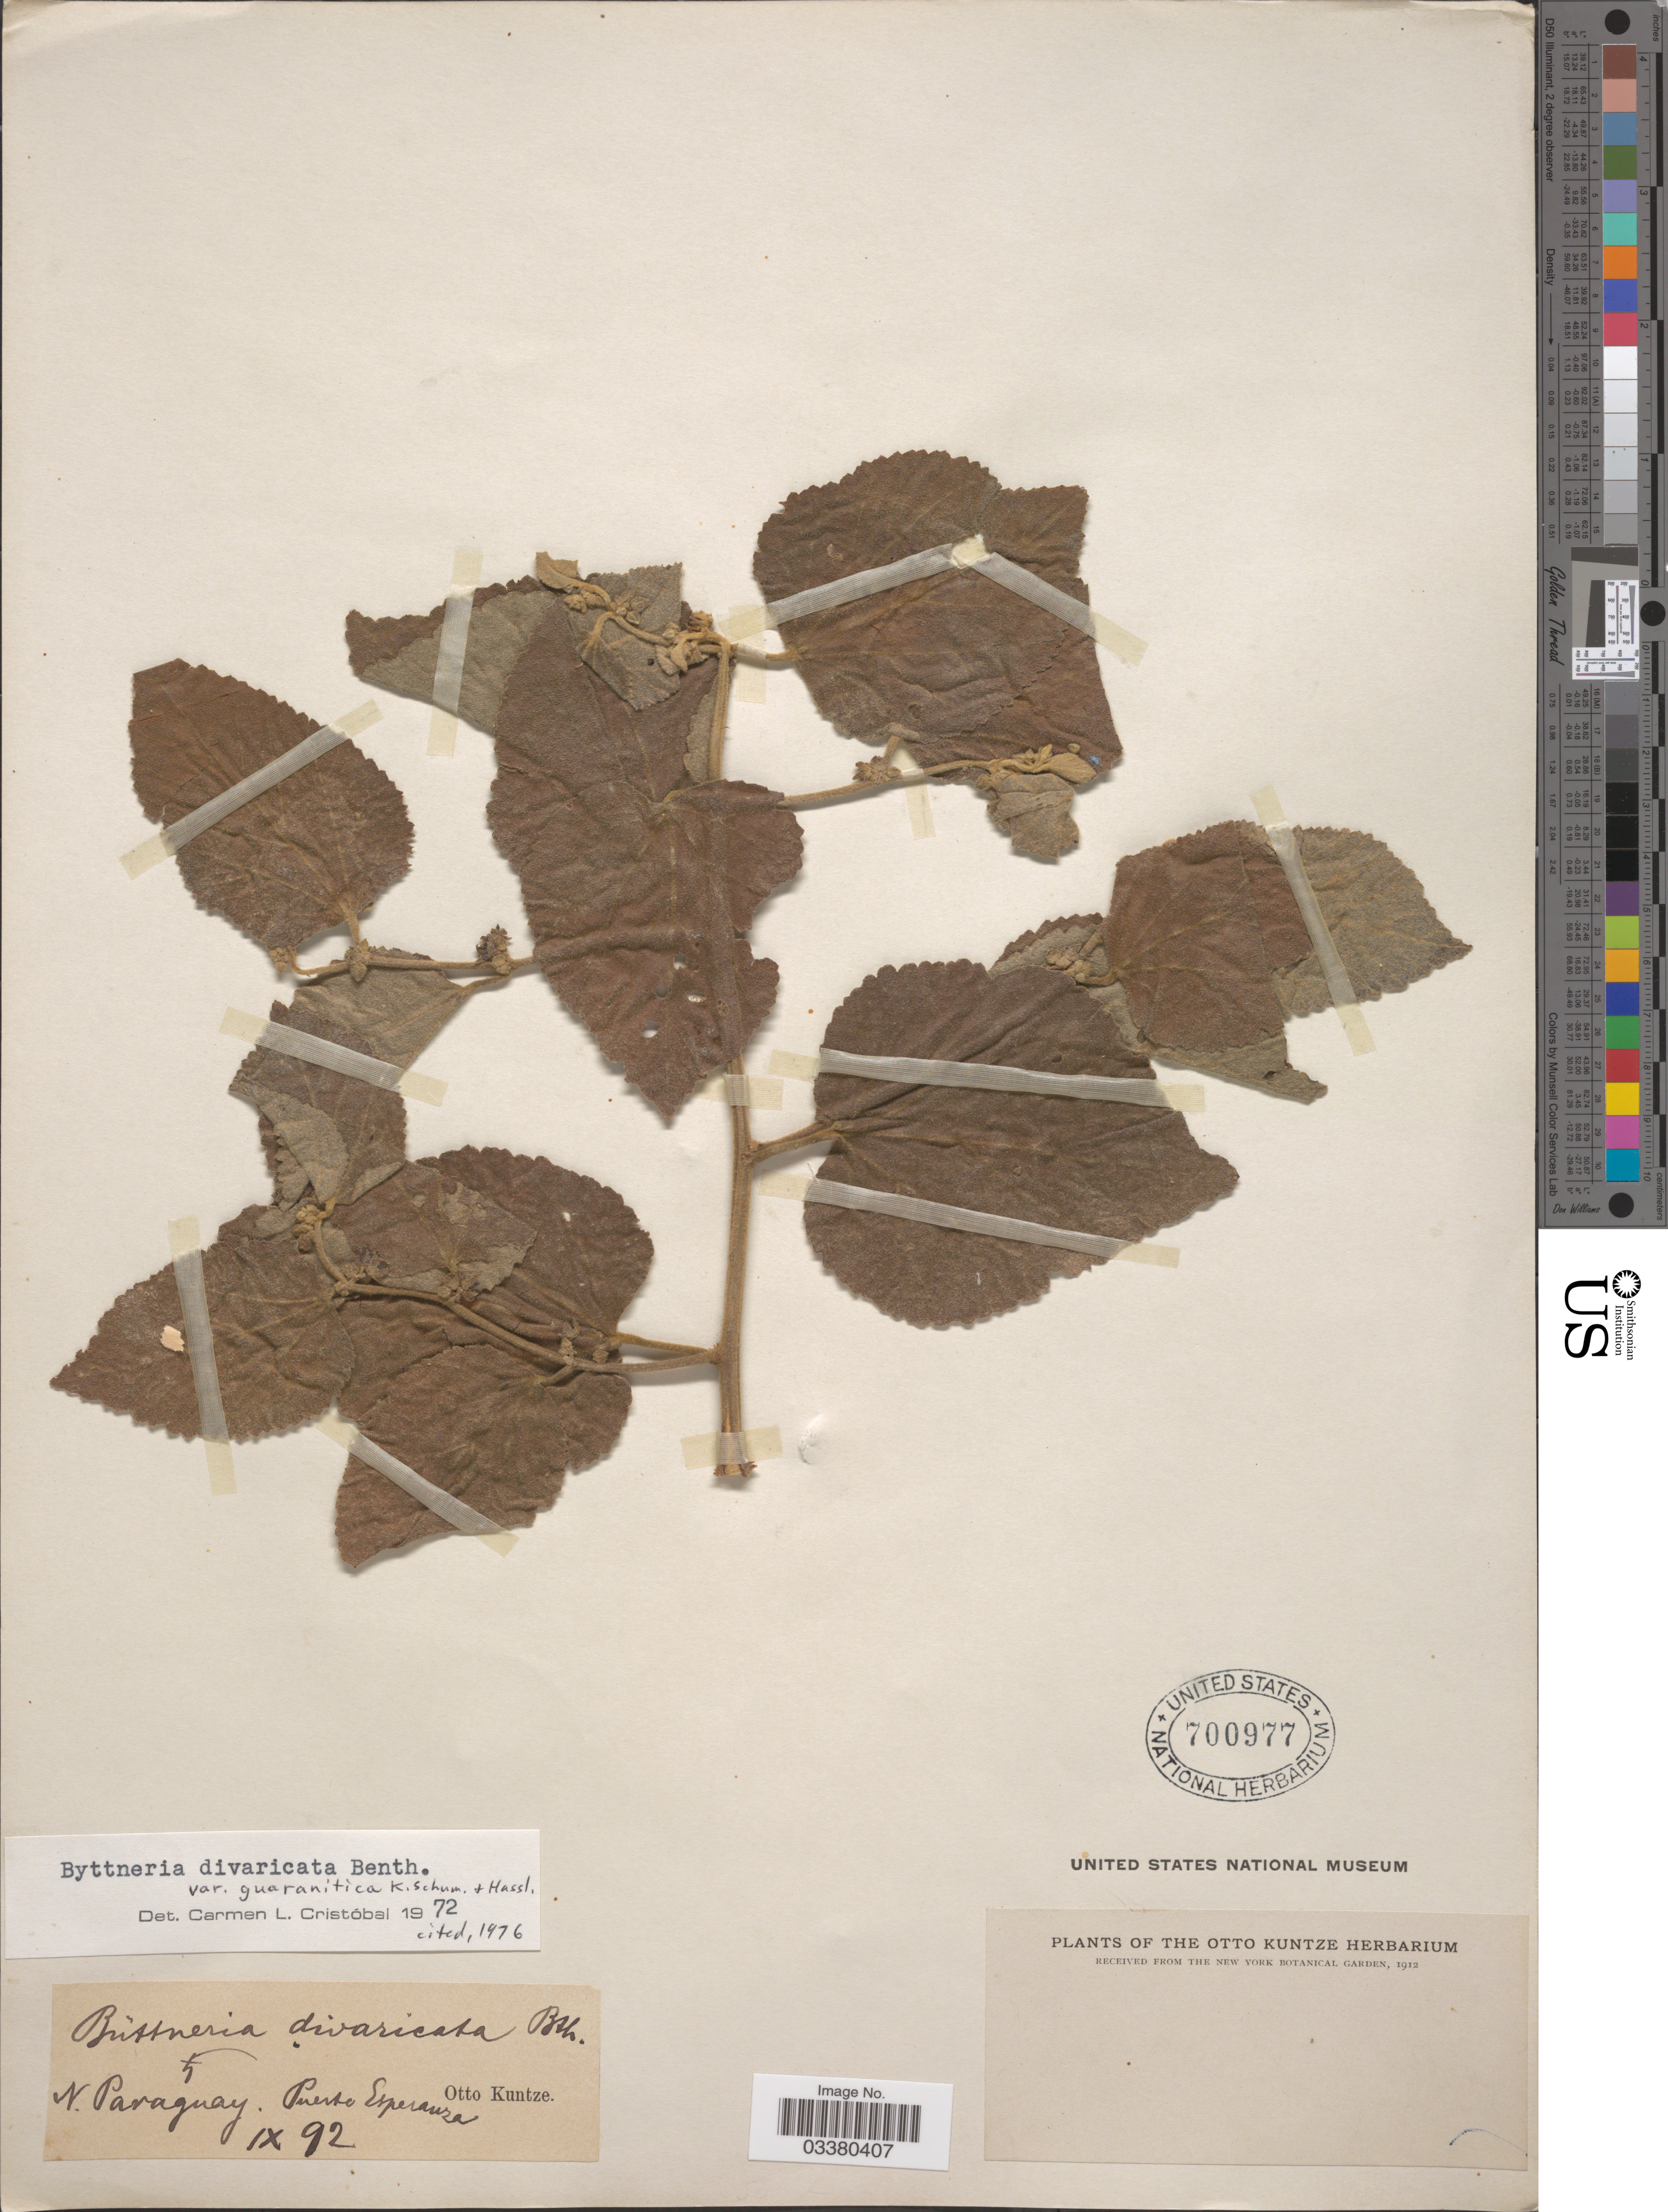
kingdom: Plantae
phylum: Tracheophyta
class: Magnoliopsida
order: Malvales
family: Malvaceae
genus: Byttneria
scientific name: Byttneria divaricata var. guaranitica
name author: K. Schum. & Hassl.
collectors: C.E.O. Kuntze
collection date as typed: Transcribed d/m/y: /9/92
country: Paraguay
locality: N. Paraguay. Puerto Esperanza.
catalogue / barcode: US 700977